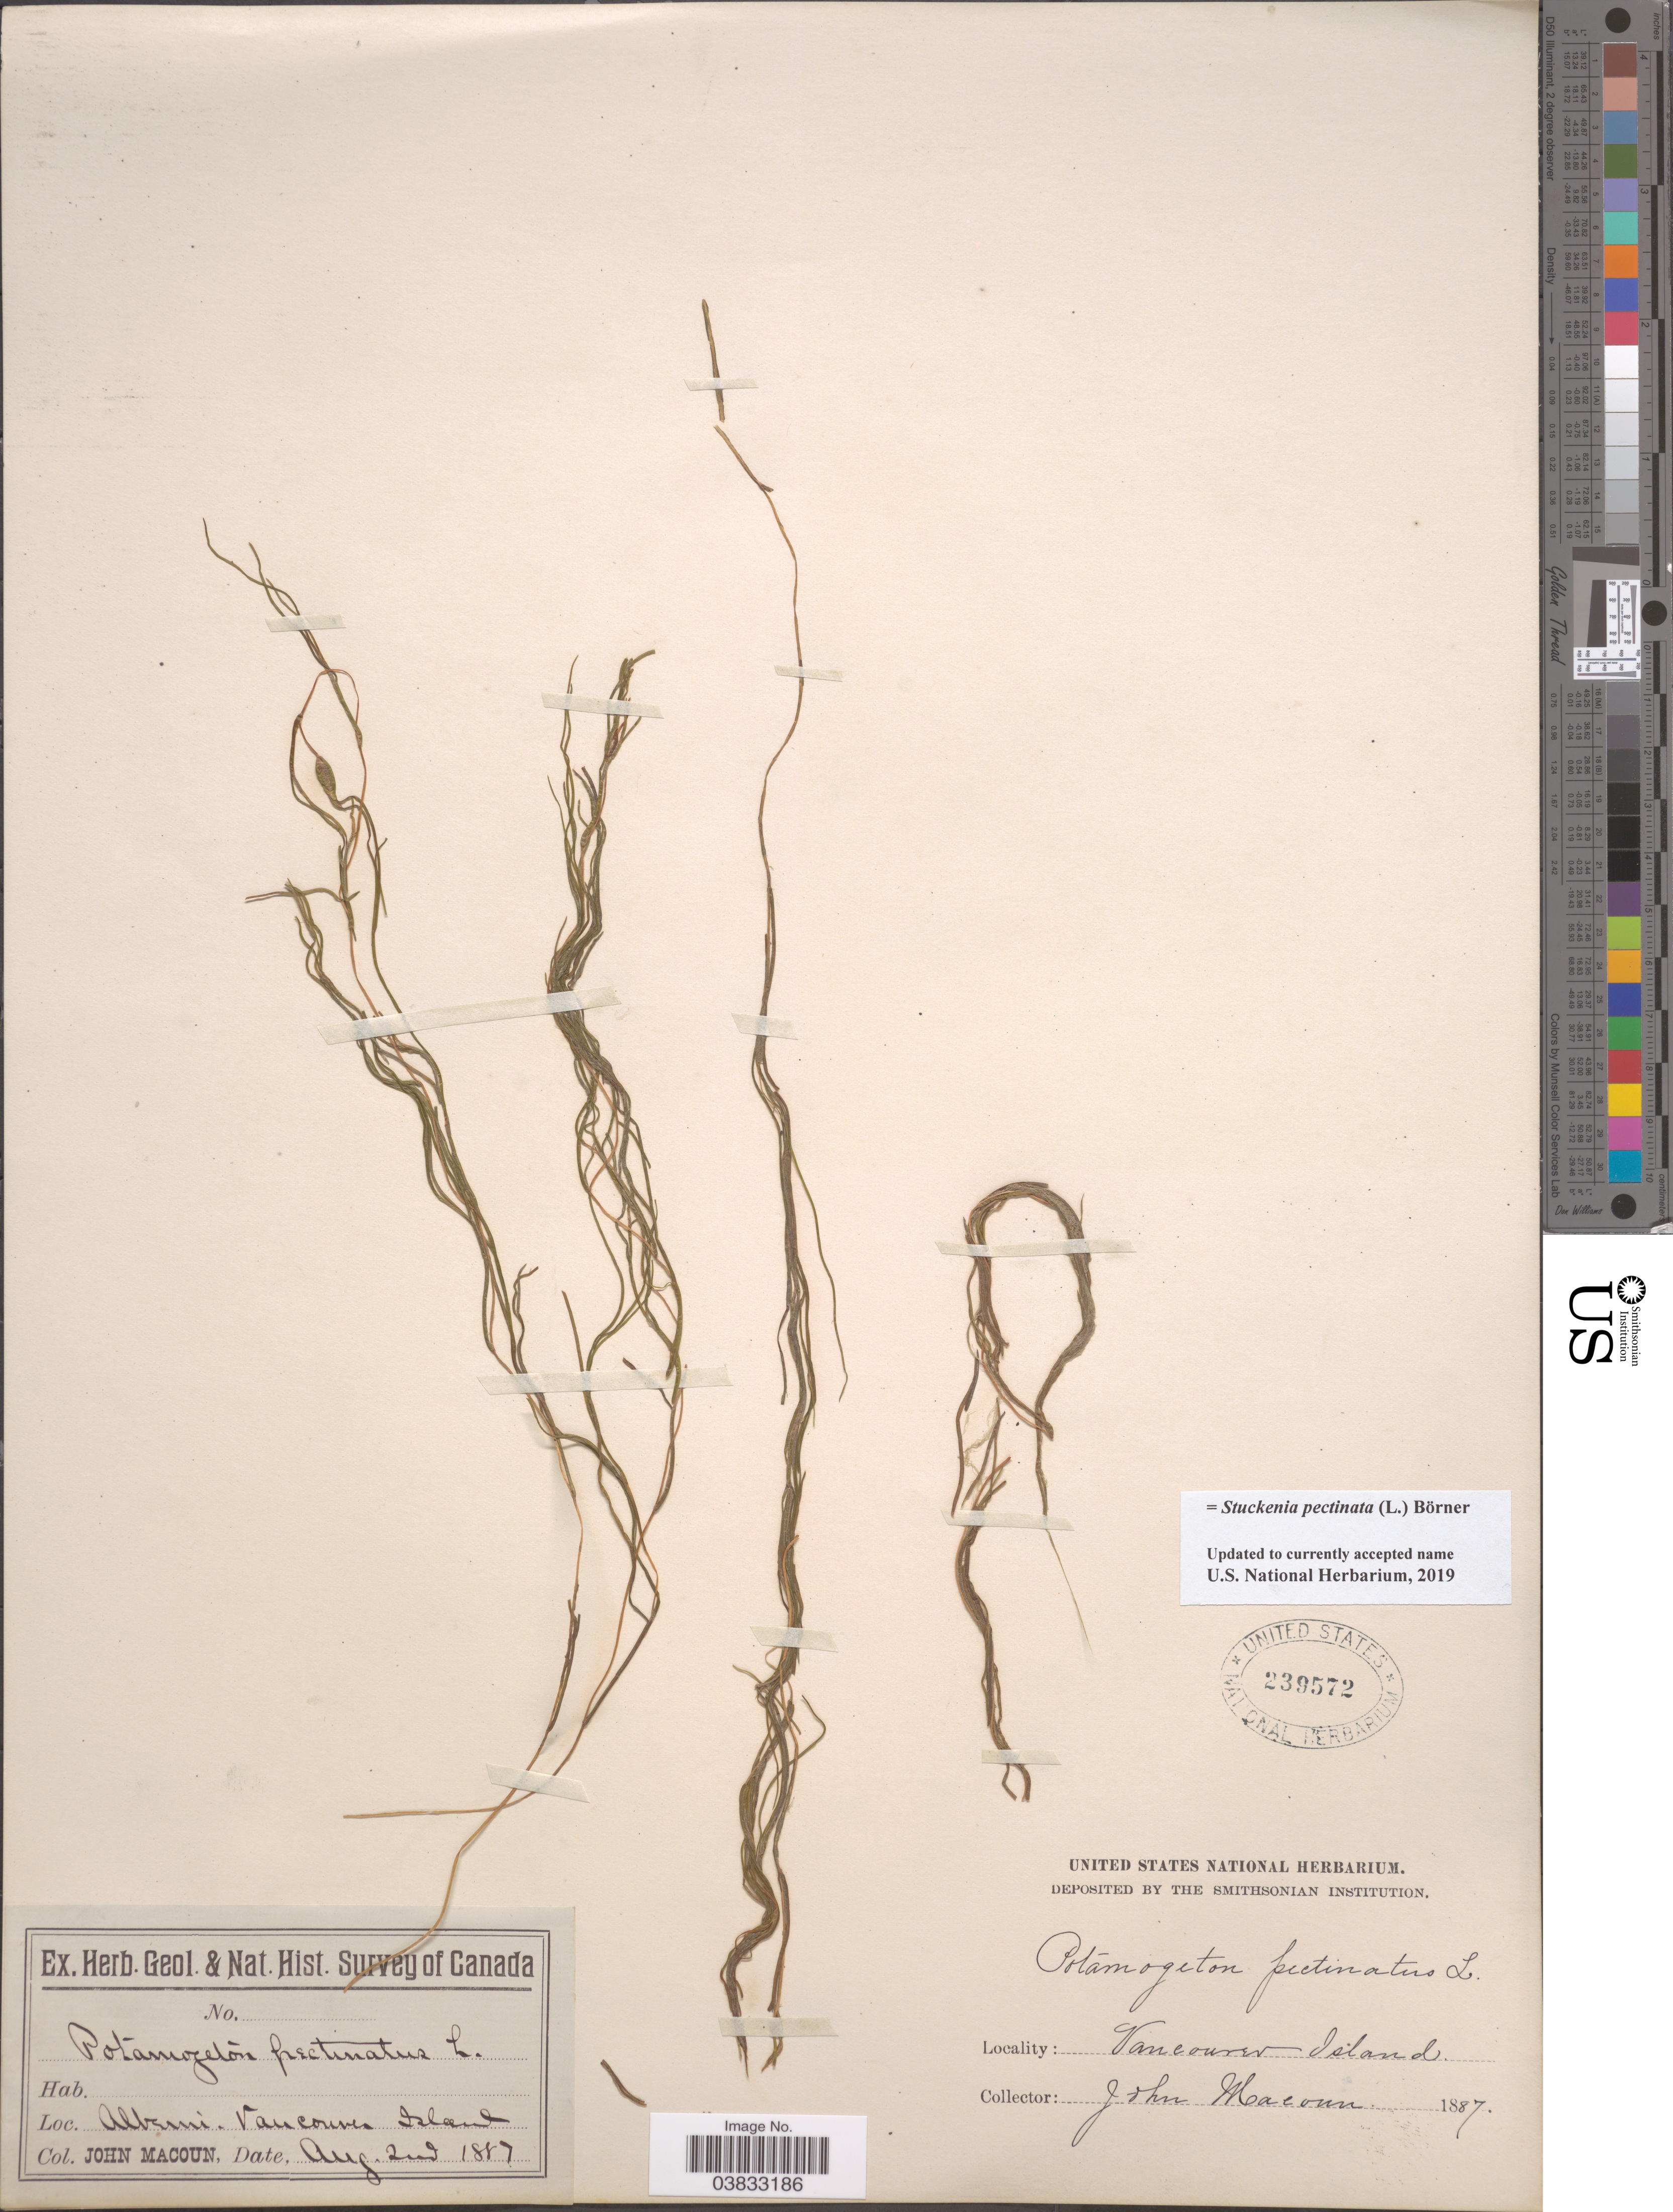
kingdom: Plantae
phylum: Tracheophyta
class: Liliopsida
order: Alismatales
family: Potamogetonaceae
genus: Stuckenia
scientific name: Stuckenia pectinata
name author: (L.) Börner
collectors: J. Macoun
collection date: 1887-08-02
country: Canada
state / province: British Columbia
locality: Alberni. Vancouver Island.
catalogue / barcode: US 239572